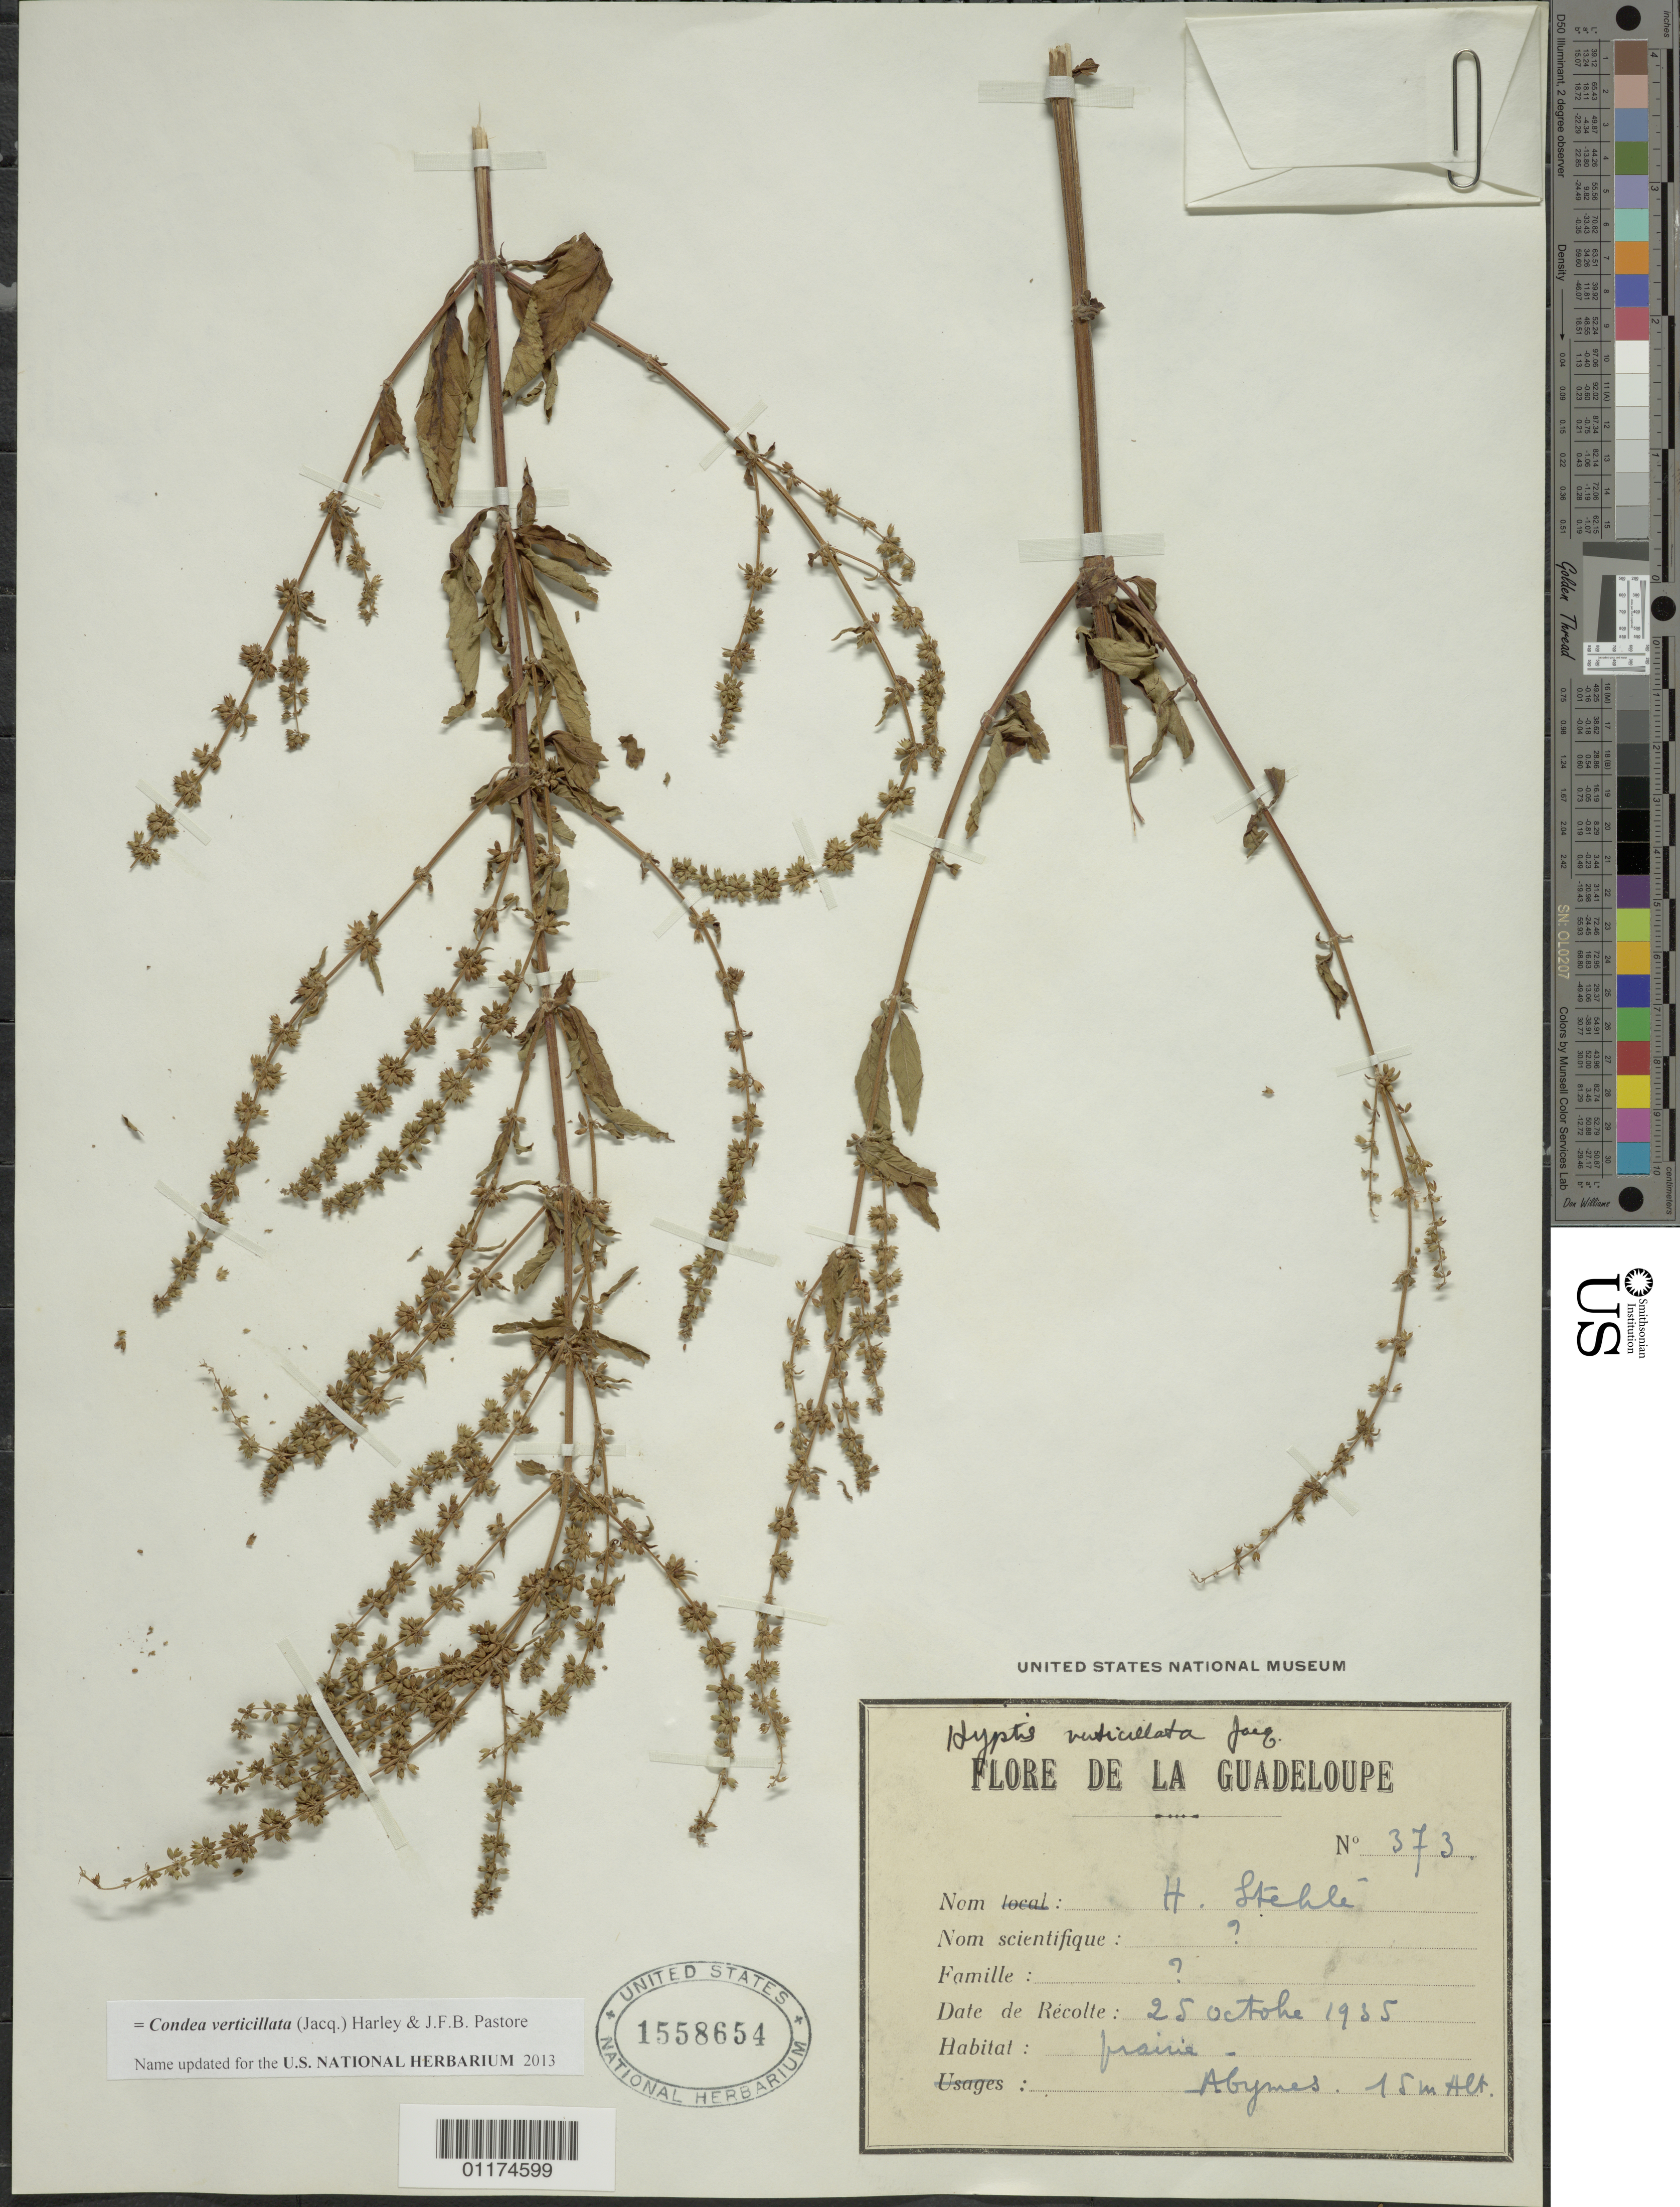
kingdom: Plantae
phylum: Tracheophyta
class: Magnoliopsida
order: Lamiales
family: Lamiaceae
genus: Condea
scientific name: Condea verticillata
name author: (Jacq.) Harley & J.F.B. Pastore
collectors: H. Stehlé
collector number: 373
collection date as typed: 25 Oct 1935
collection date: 1935-10-25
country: Guadeloupe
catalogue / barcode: US 1558654